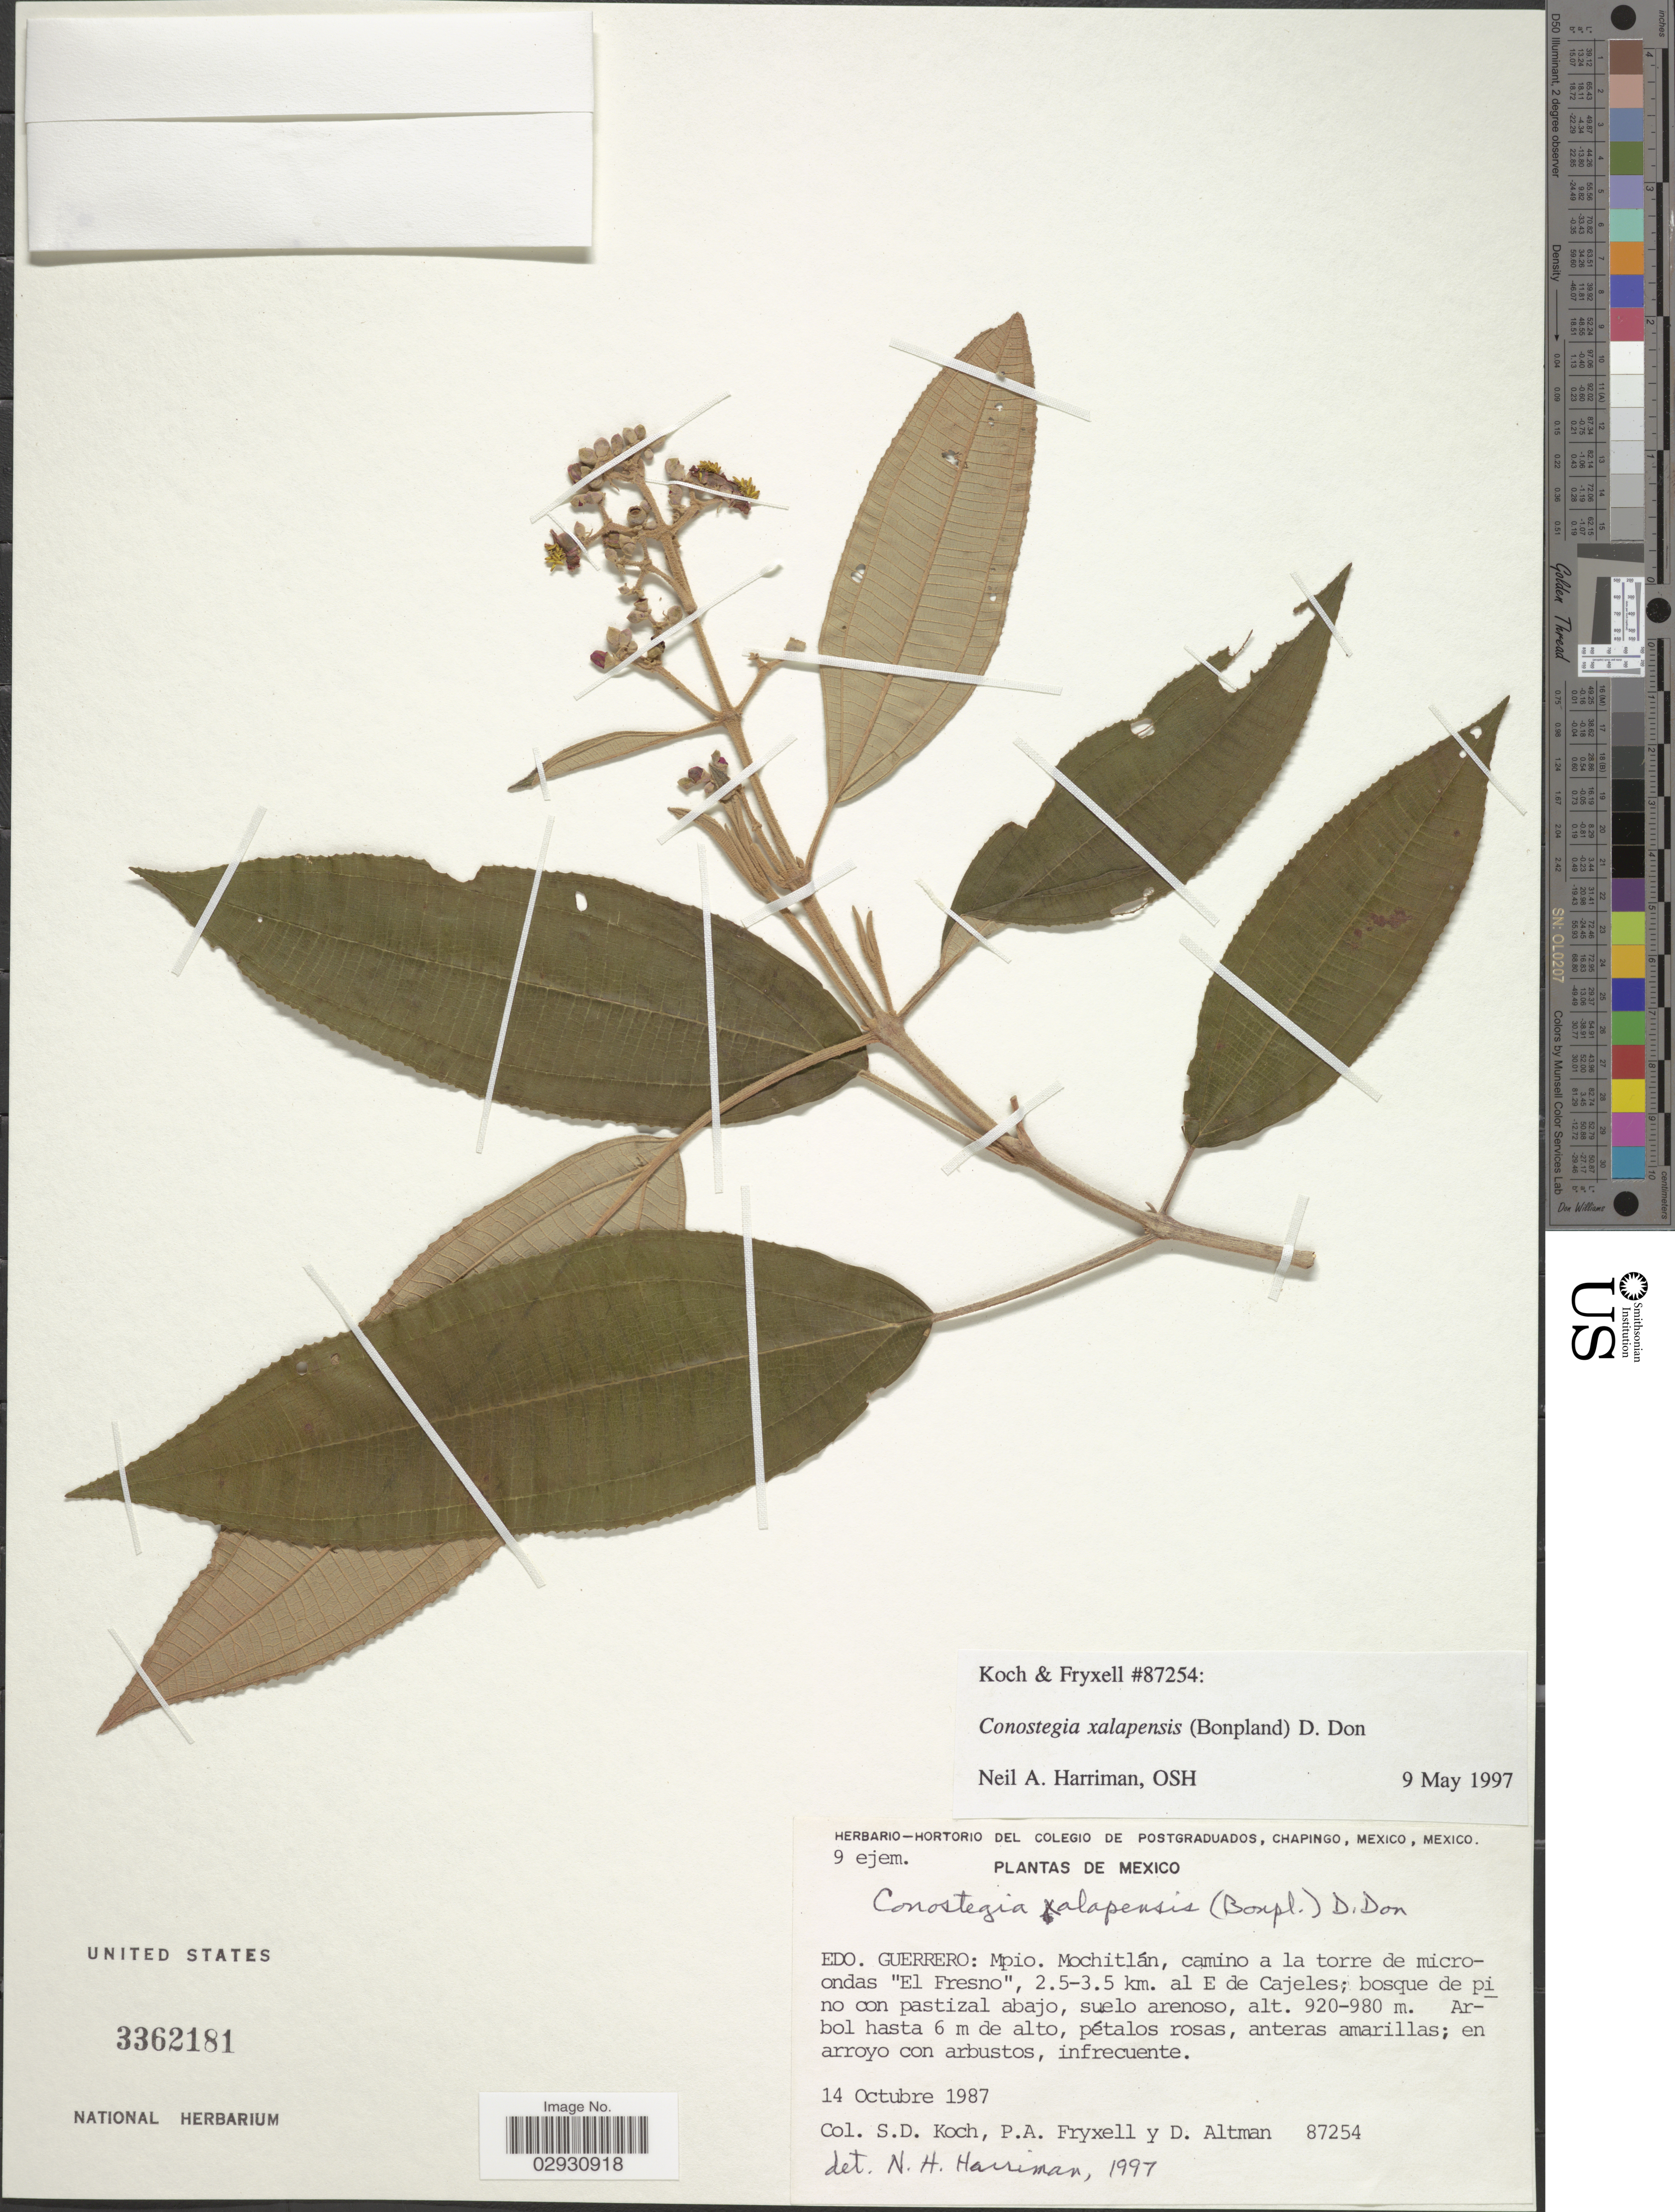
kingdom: Plantae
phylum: Tracheophyta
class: Magnoliopsida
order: Myrtales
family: Melastomataceae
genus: Conostegia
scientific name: Conostegia quadrangularis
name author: Schltdl. ex Steud.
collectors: S. Koch, P. A. Fryxell & D. Altman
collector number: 87254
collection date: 1987-10-14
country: Mexico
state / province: Guerrero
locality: Mpio. Mochitlán, camino a la torre de microndas "El Fresno", 2.5-3.5 km. al E de Cajeles.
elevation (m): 920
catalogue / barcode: US 3362181